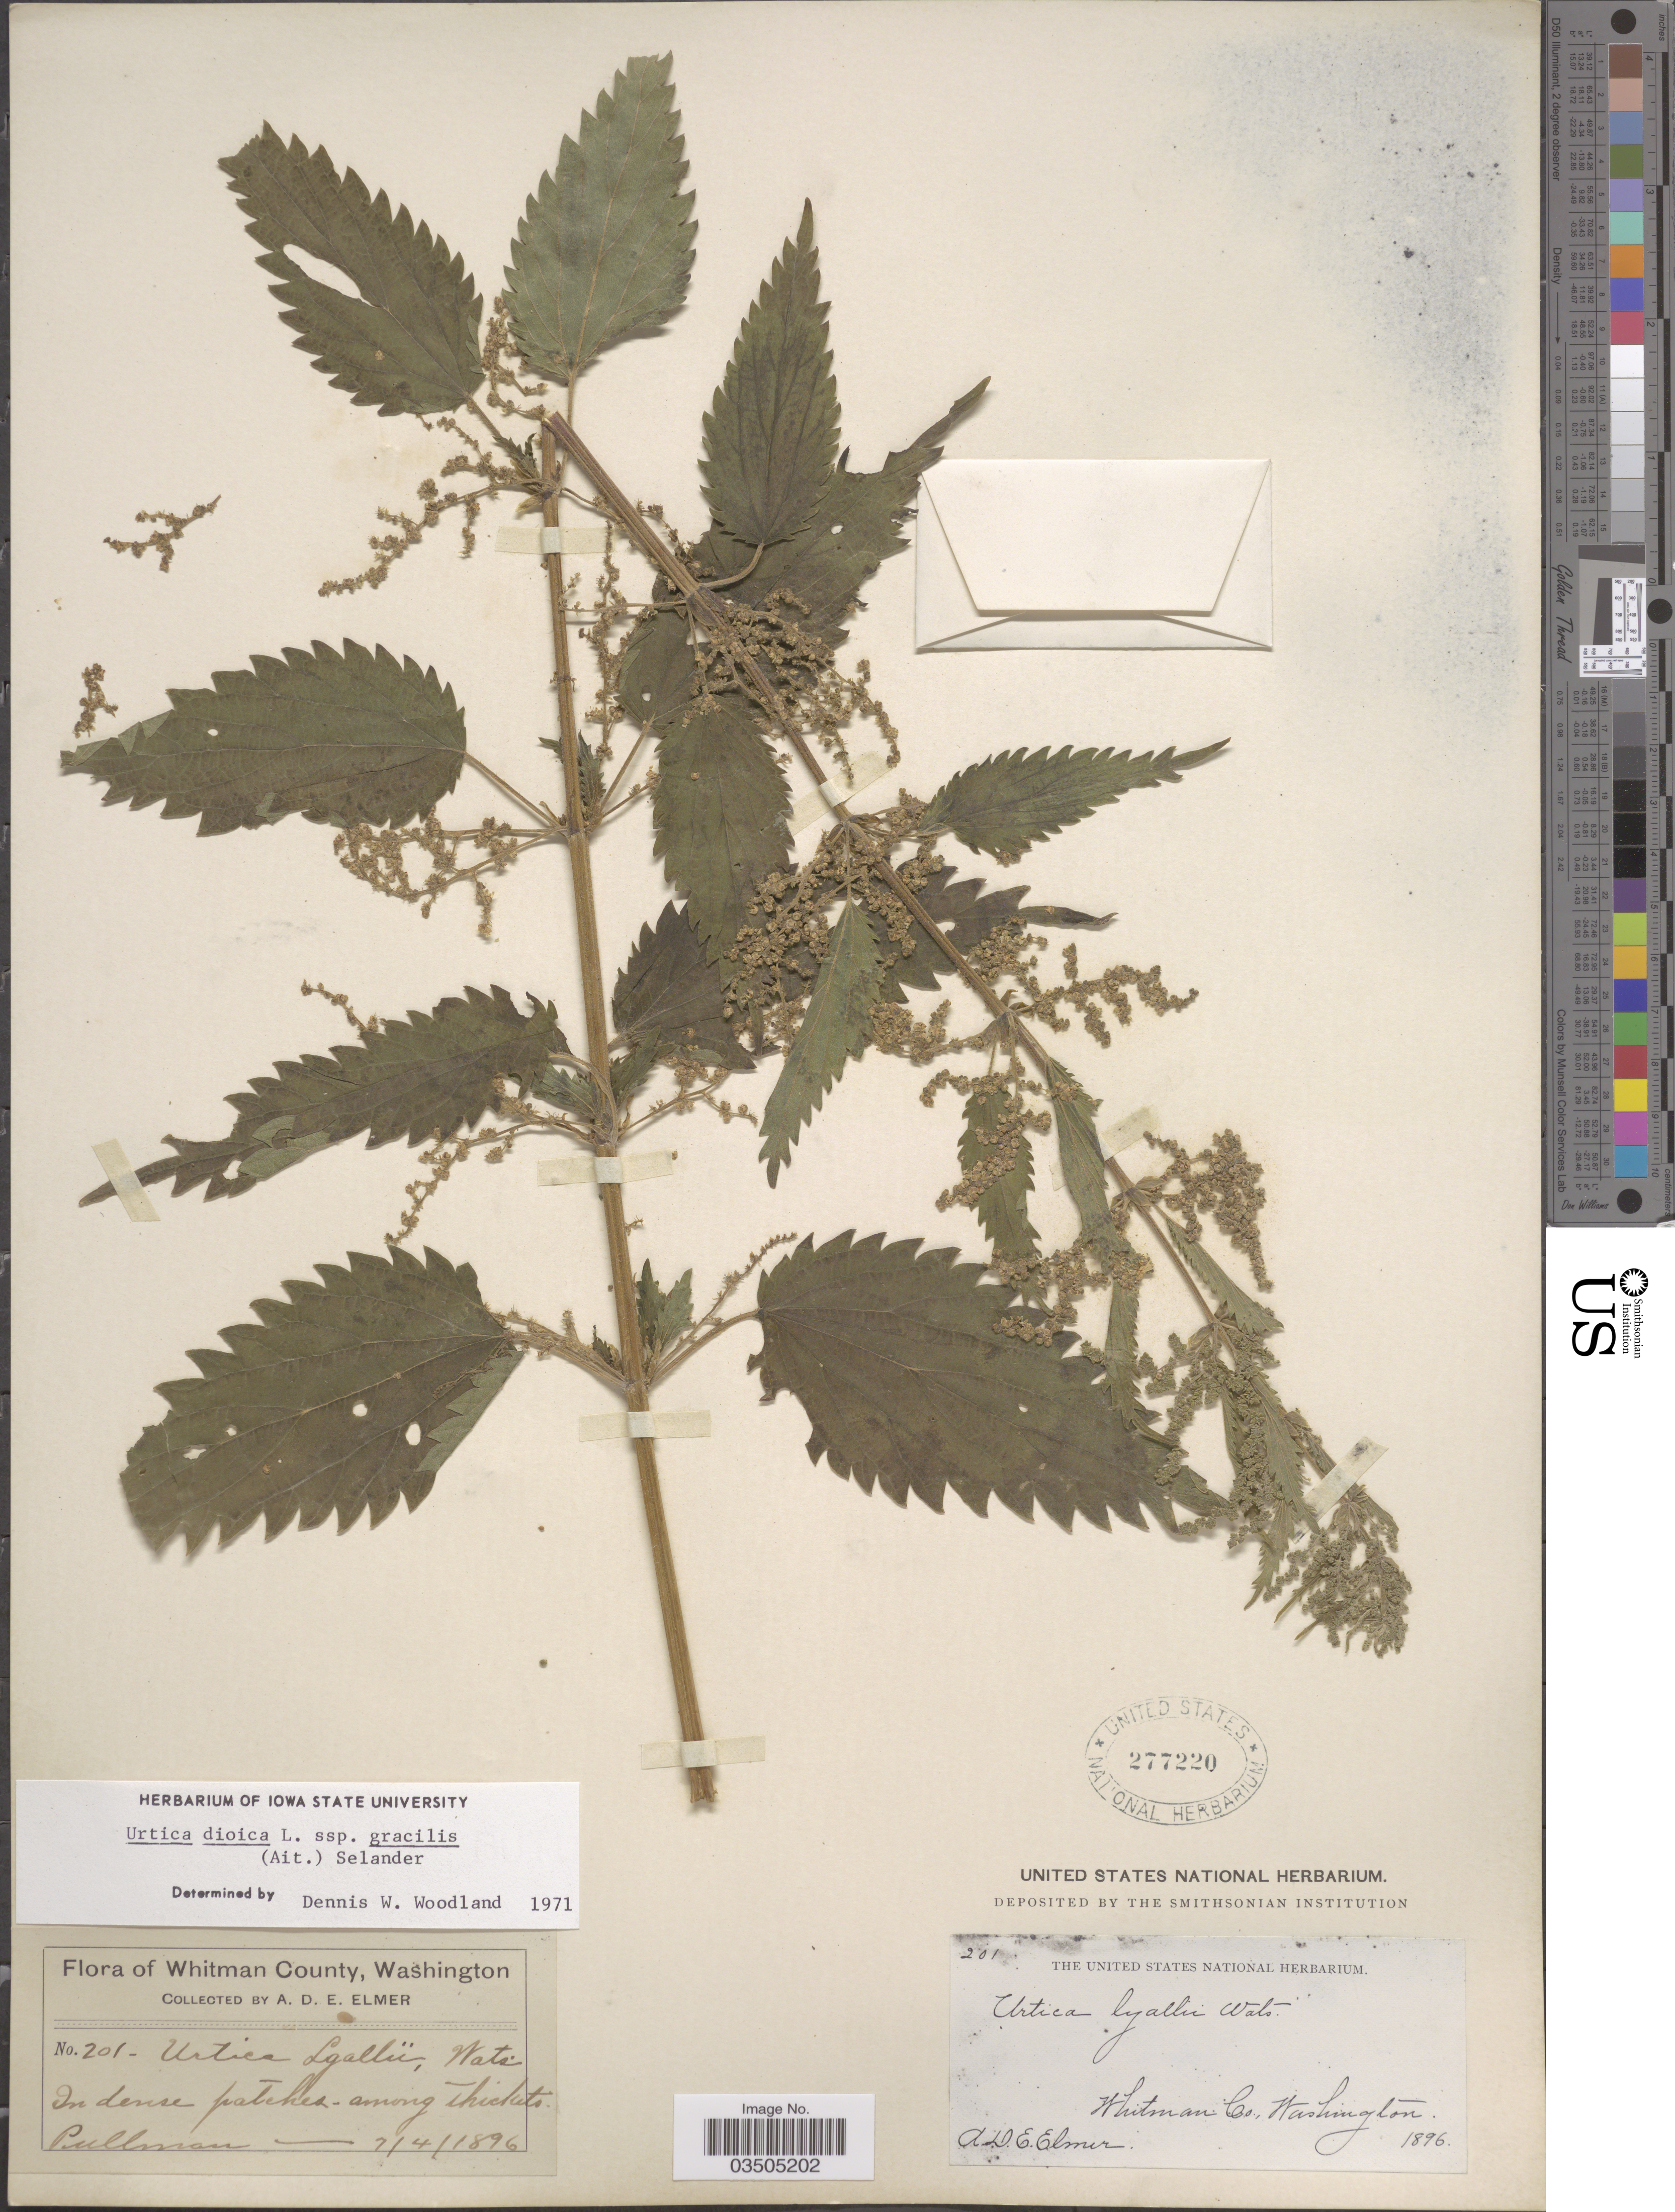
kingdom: Plantae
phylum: Tracheophyta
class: Magnoliopsida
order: Rosales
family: Urticaceae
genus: Urtica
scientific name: Urtica dioica subsp. gracilis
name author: L.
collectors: A. D. E. Elmer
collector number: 201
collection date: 1896-07-04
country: United States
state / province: Washington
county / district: Whitman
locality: Whitman County. Pullman.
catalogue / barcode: US 277220